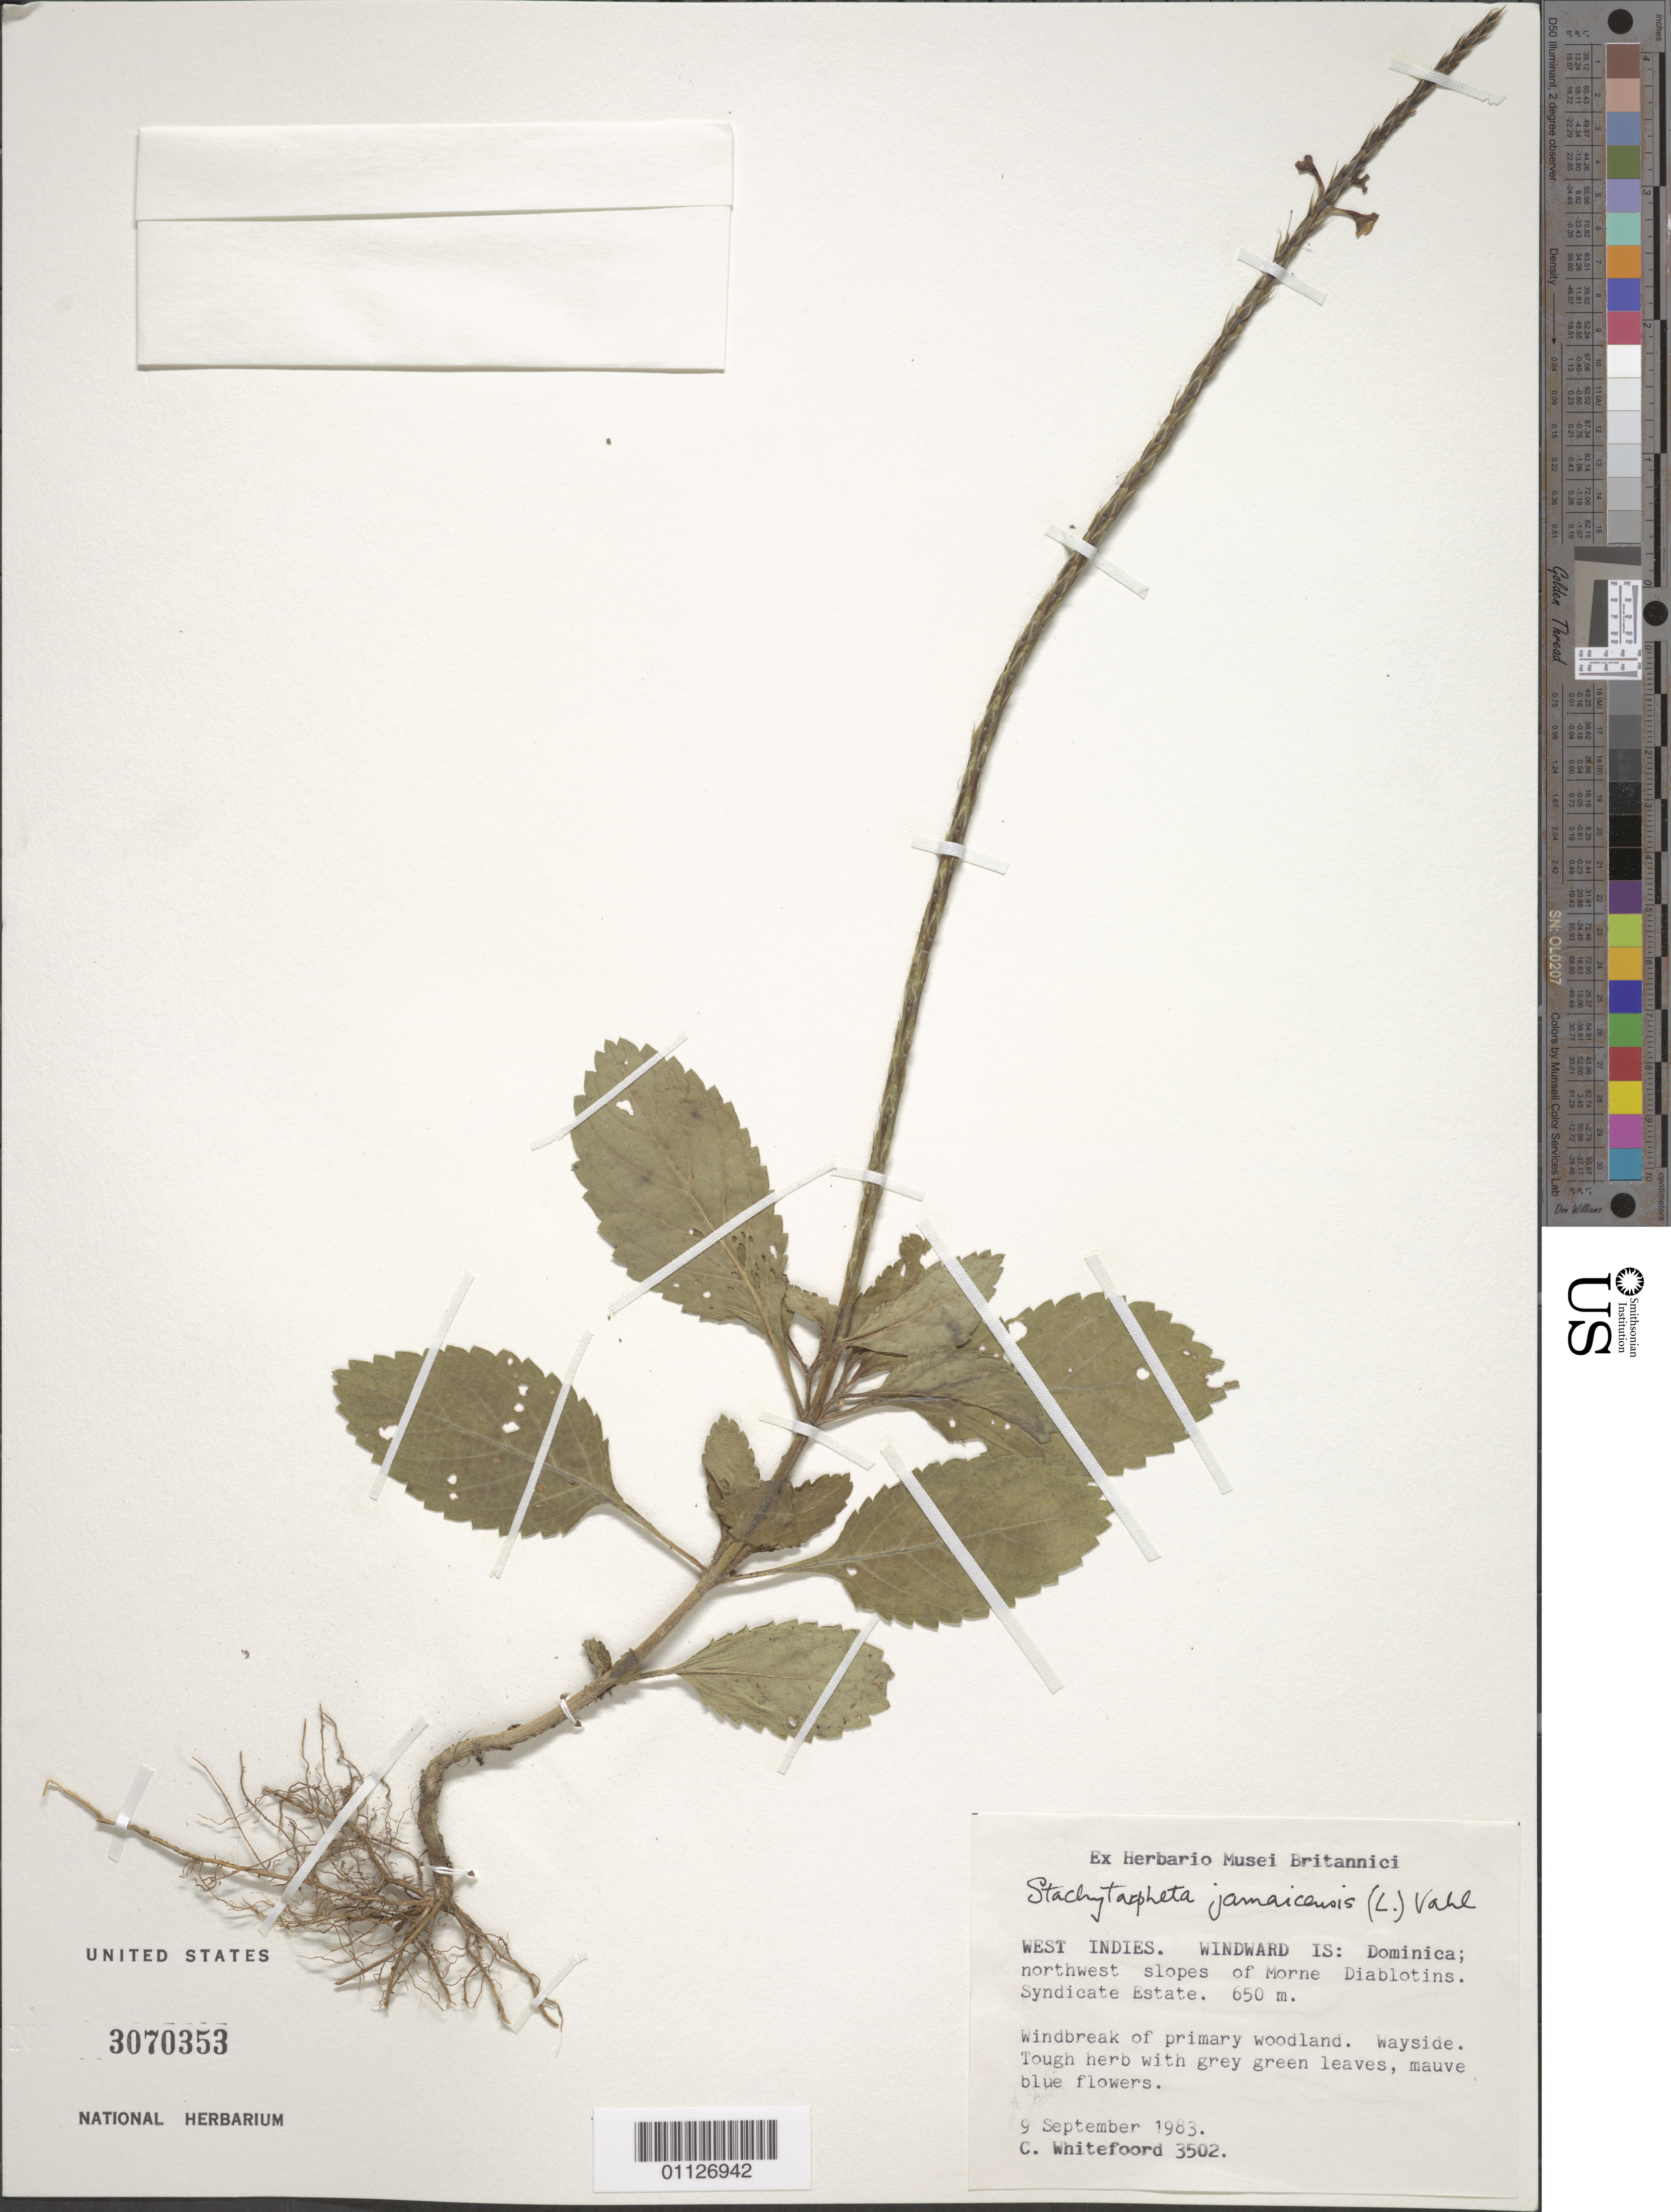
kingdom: Plantae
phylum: Tracheophyta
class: Magnoliopsida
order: Lamiales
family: Verbenaceae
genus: Stachytarpheta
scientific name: Stachytarpheta jamaicensis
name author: (L.) Vahl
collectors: C. Whitefoord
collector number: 3502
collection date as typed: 09 Sep 1983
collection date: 1983-09-09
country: Dominica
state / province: St. Andrew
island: Dominica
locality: NW slopes of Morne Diablotins; Syndicates Estate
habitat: wind break of primary woodland | wayside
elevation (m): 650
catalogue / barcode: US 3070353